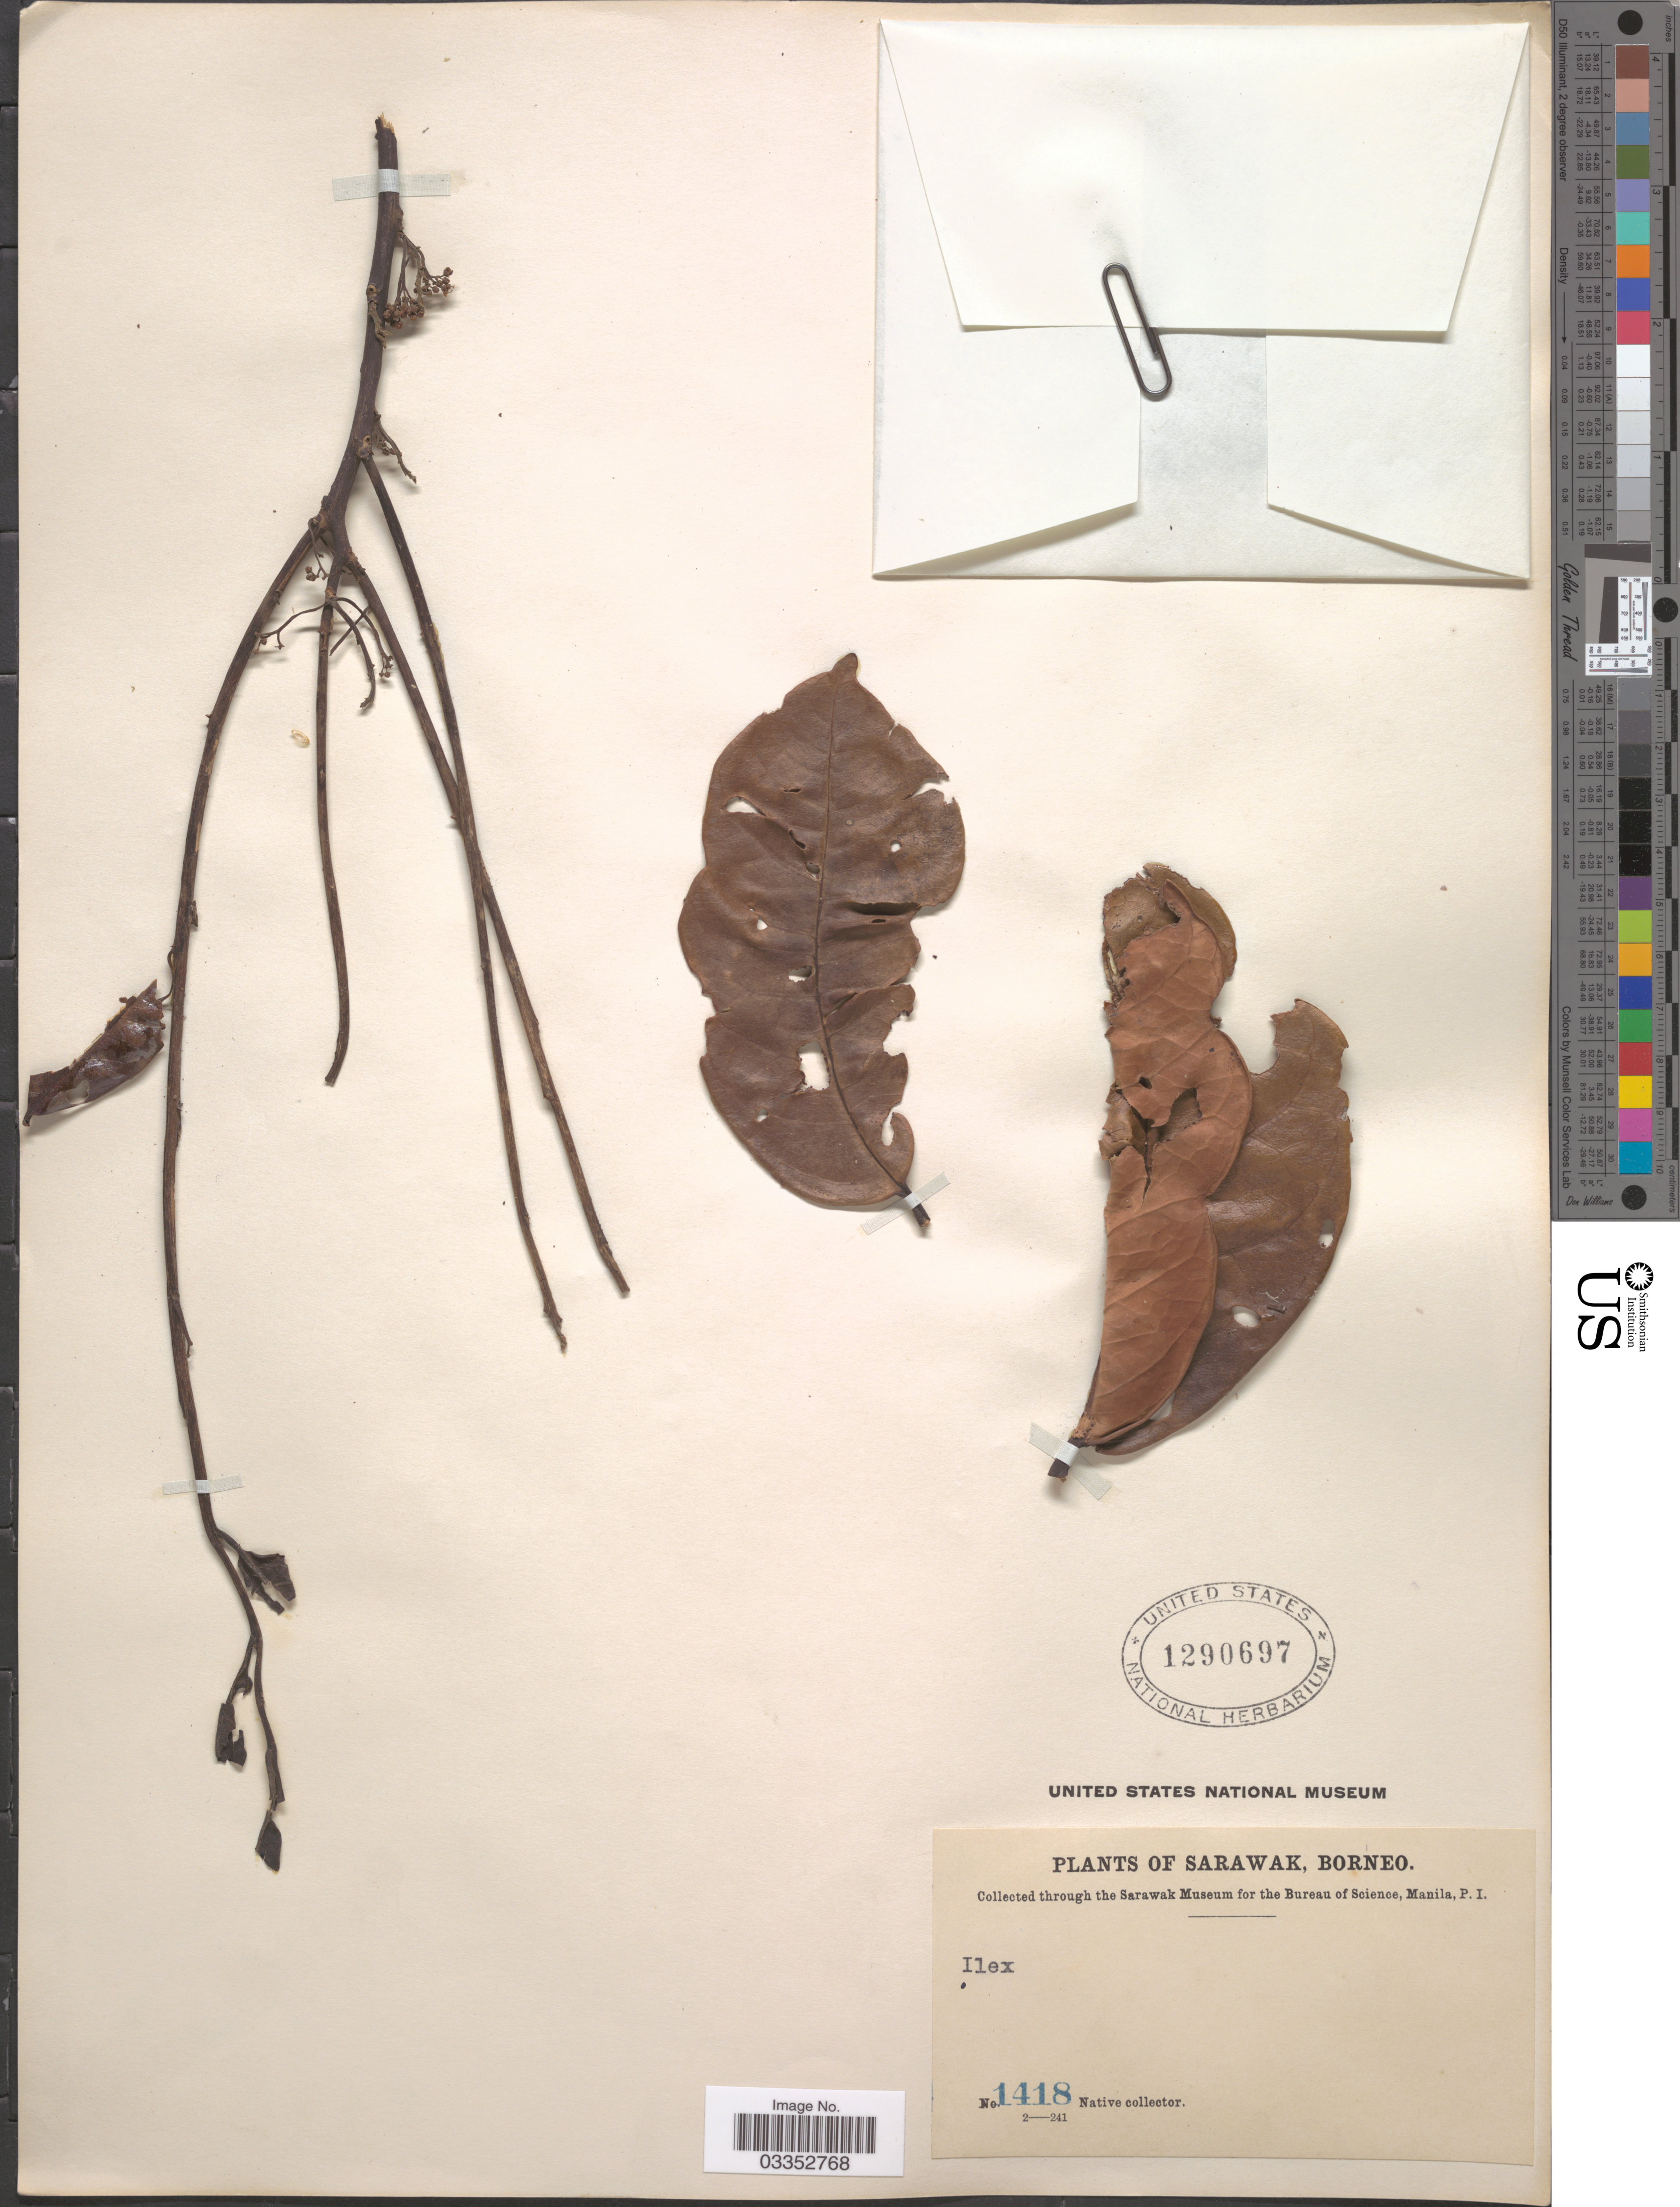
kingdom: Plantae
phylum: Tracheophyta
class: Magnoliopsida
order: Aquifoliales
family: Aquifoliaceae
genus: Ilex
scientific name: Ilex sp.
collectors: Native collector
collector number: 1418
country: Malaysia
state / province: Sarawak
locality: Borneo.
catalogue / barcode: US 1290697